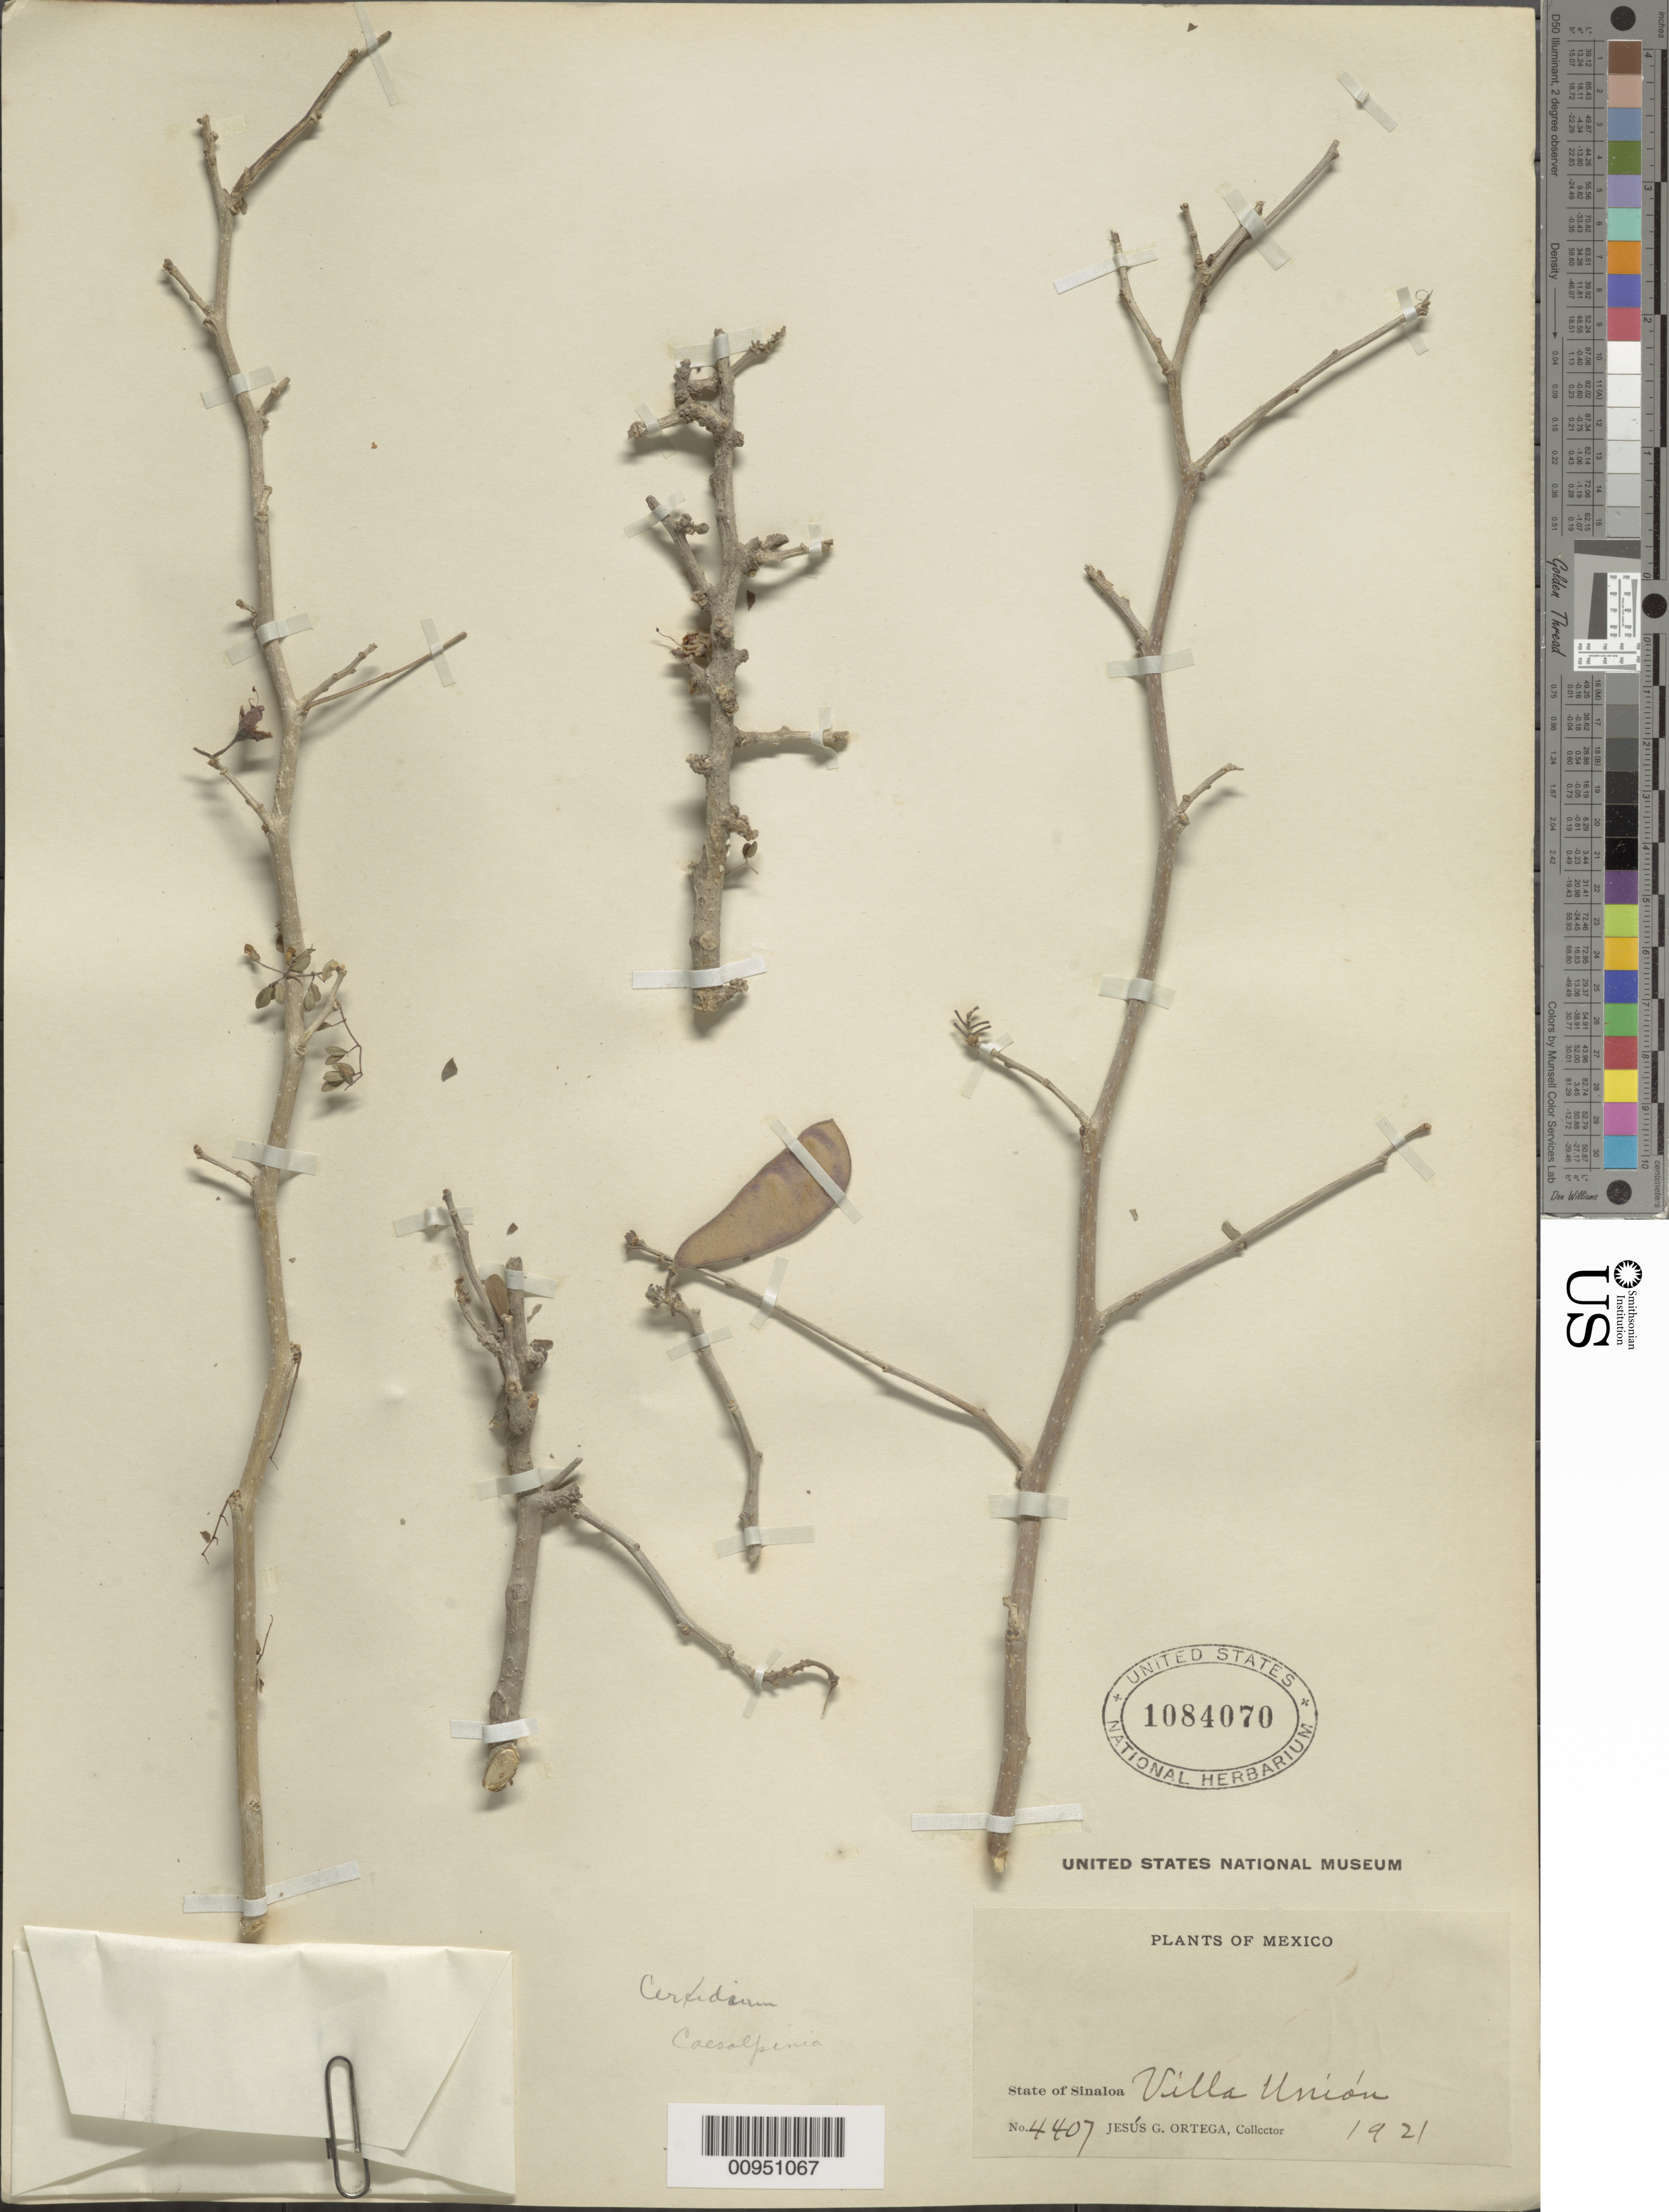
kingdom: Plantae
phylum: Tracheophyta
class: Magnoliopsida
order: Fabales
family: Fabaceae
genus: Caesalpinia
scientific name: Caesalpinia sp.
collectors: J. Ortega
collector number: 4407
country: Mexico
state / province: Sinaloa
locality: Villa Union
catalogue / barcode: US 1084070